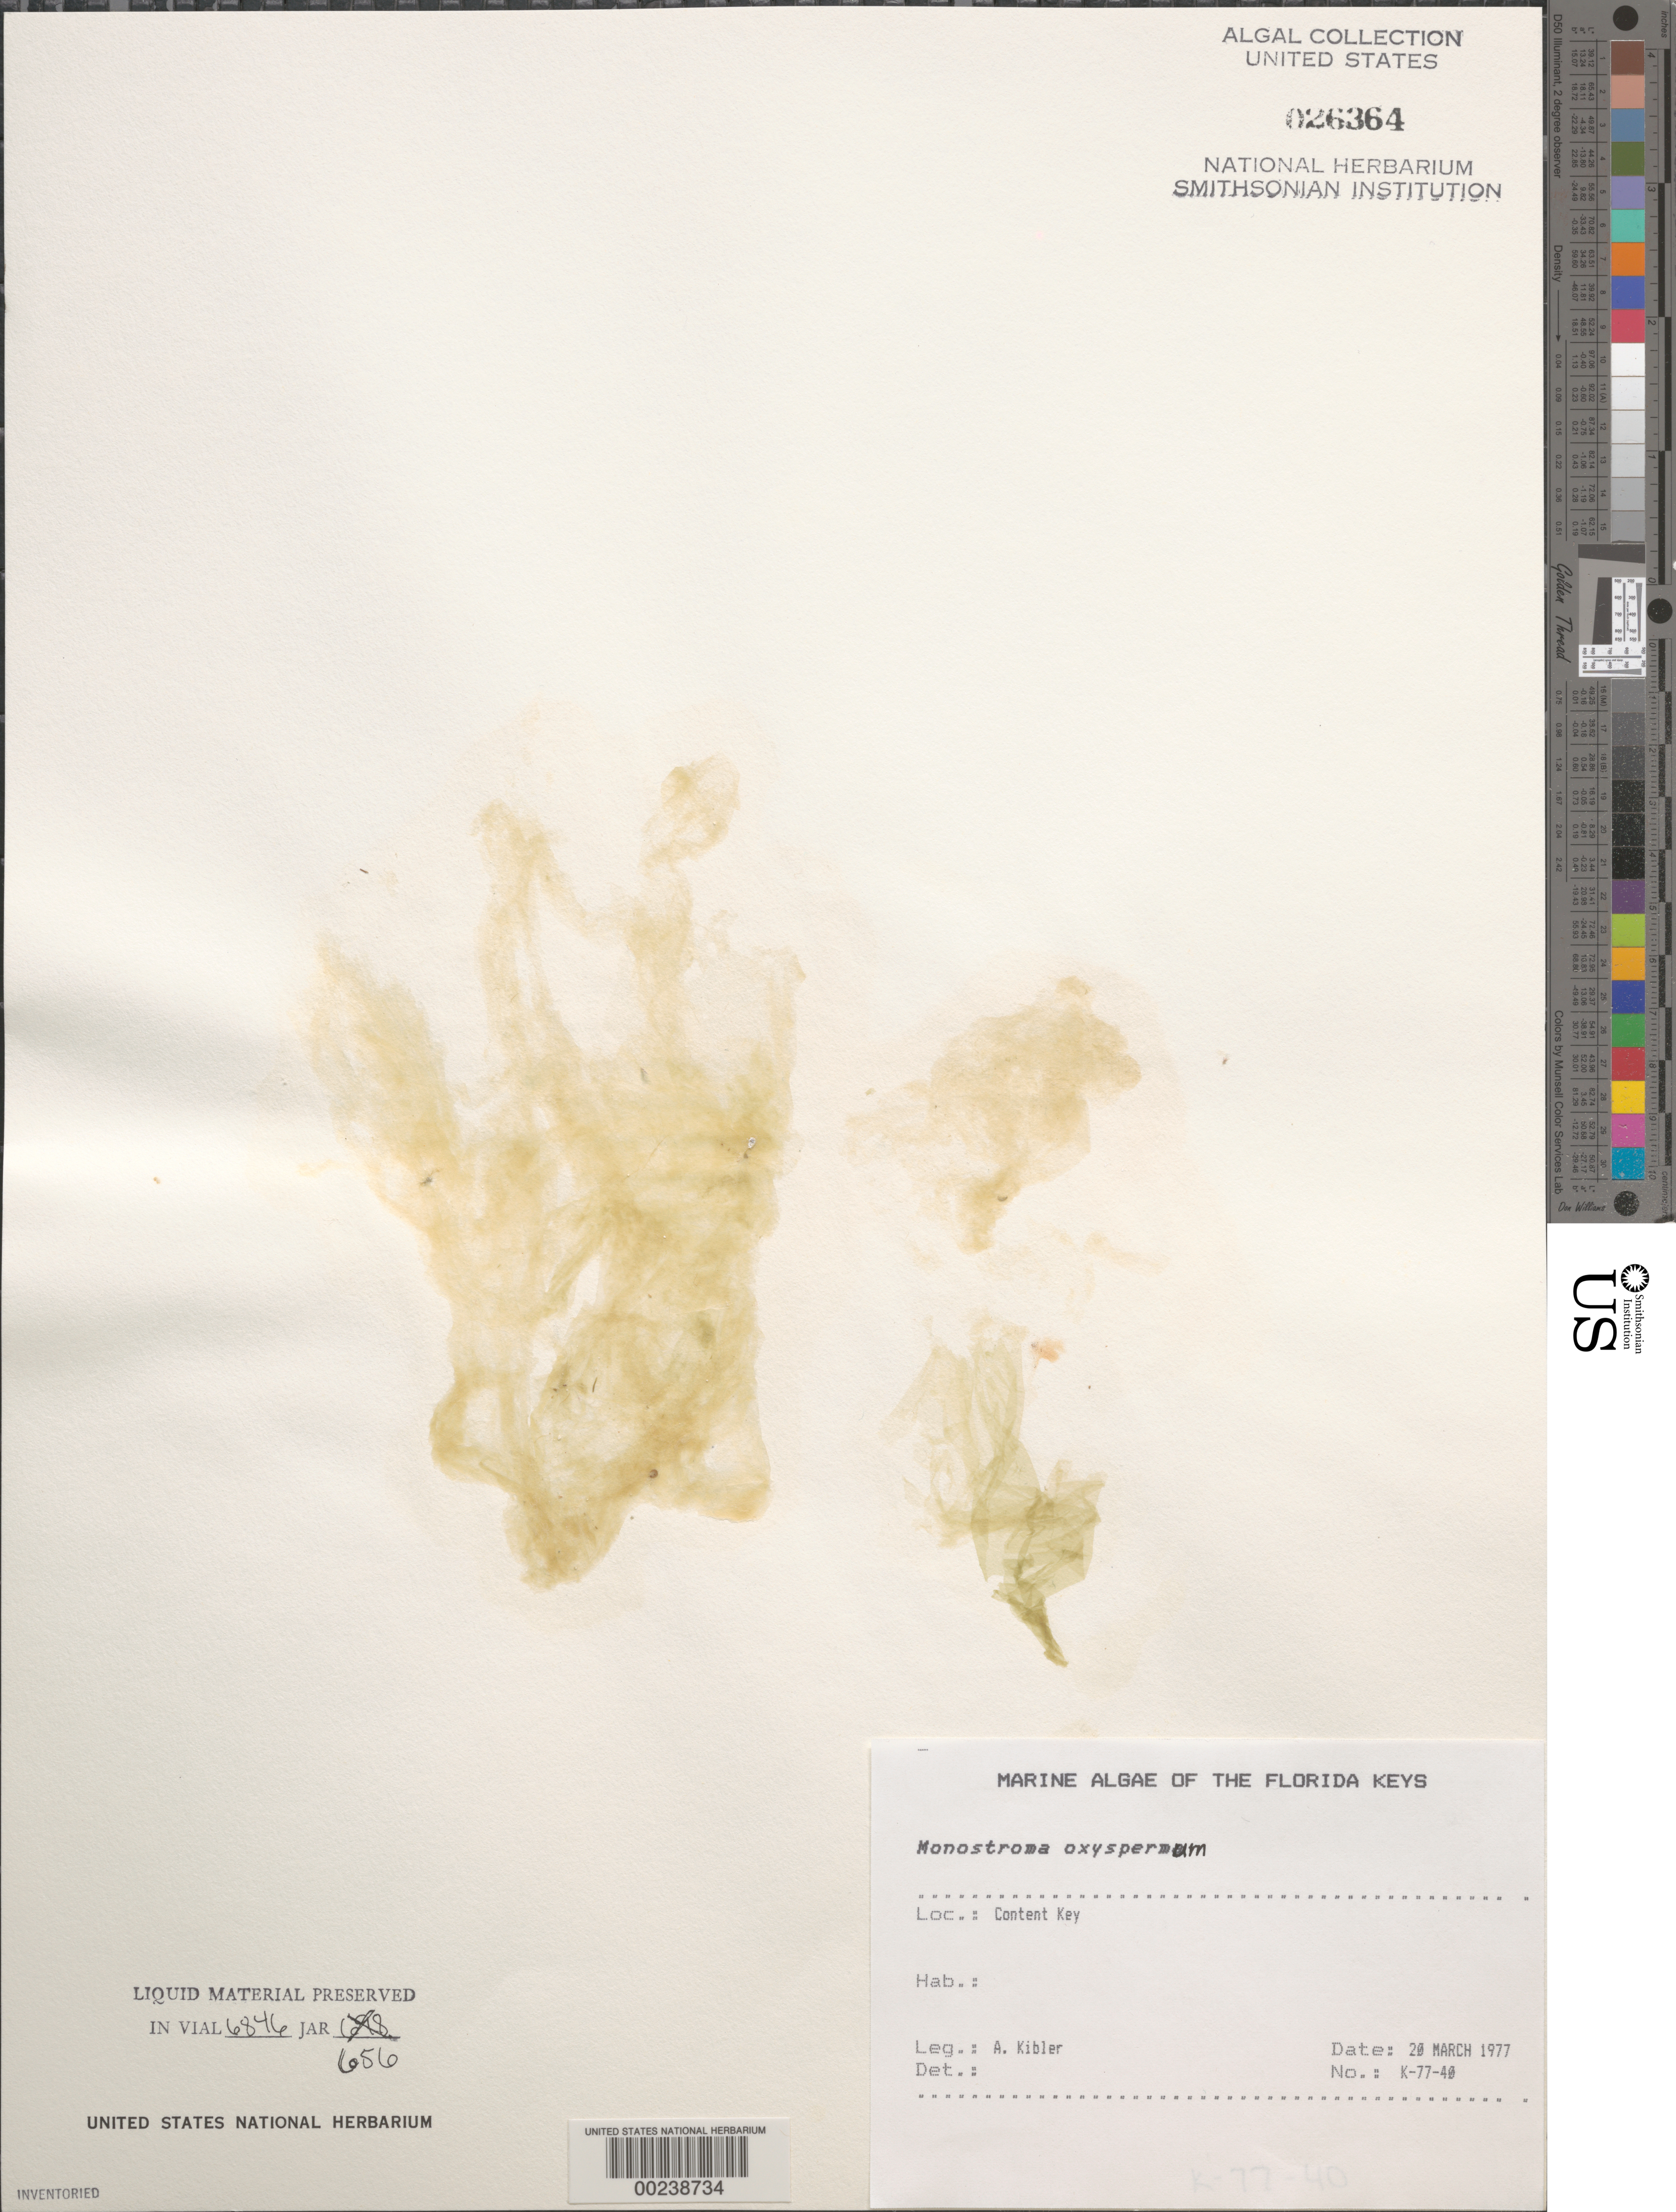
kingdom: Plantae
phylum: Chlorophyta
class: Ulvophyceae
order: Ulvales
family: Gayraliaceae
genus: Gayralia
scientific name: Gayralia oxysperma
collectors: A. Kibler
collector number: K-77-40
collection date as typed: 20 Mar 1977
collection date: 1977-03-20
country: United States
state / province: Florida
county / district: Monroe County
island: Content Keys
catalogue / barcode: US 26364